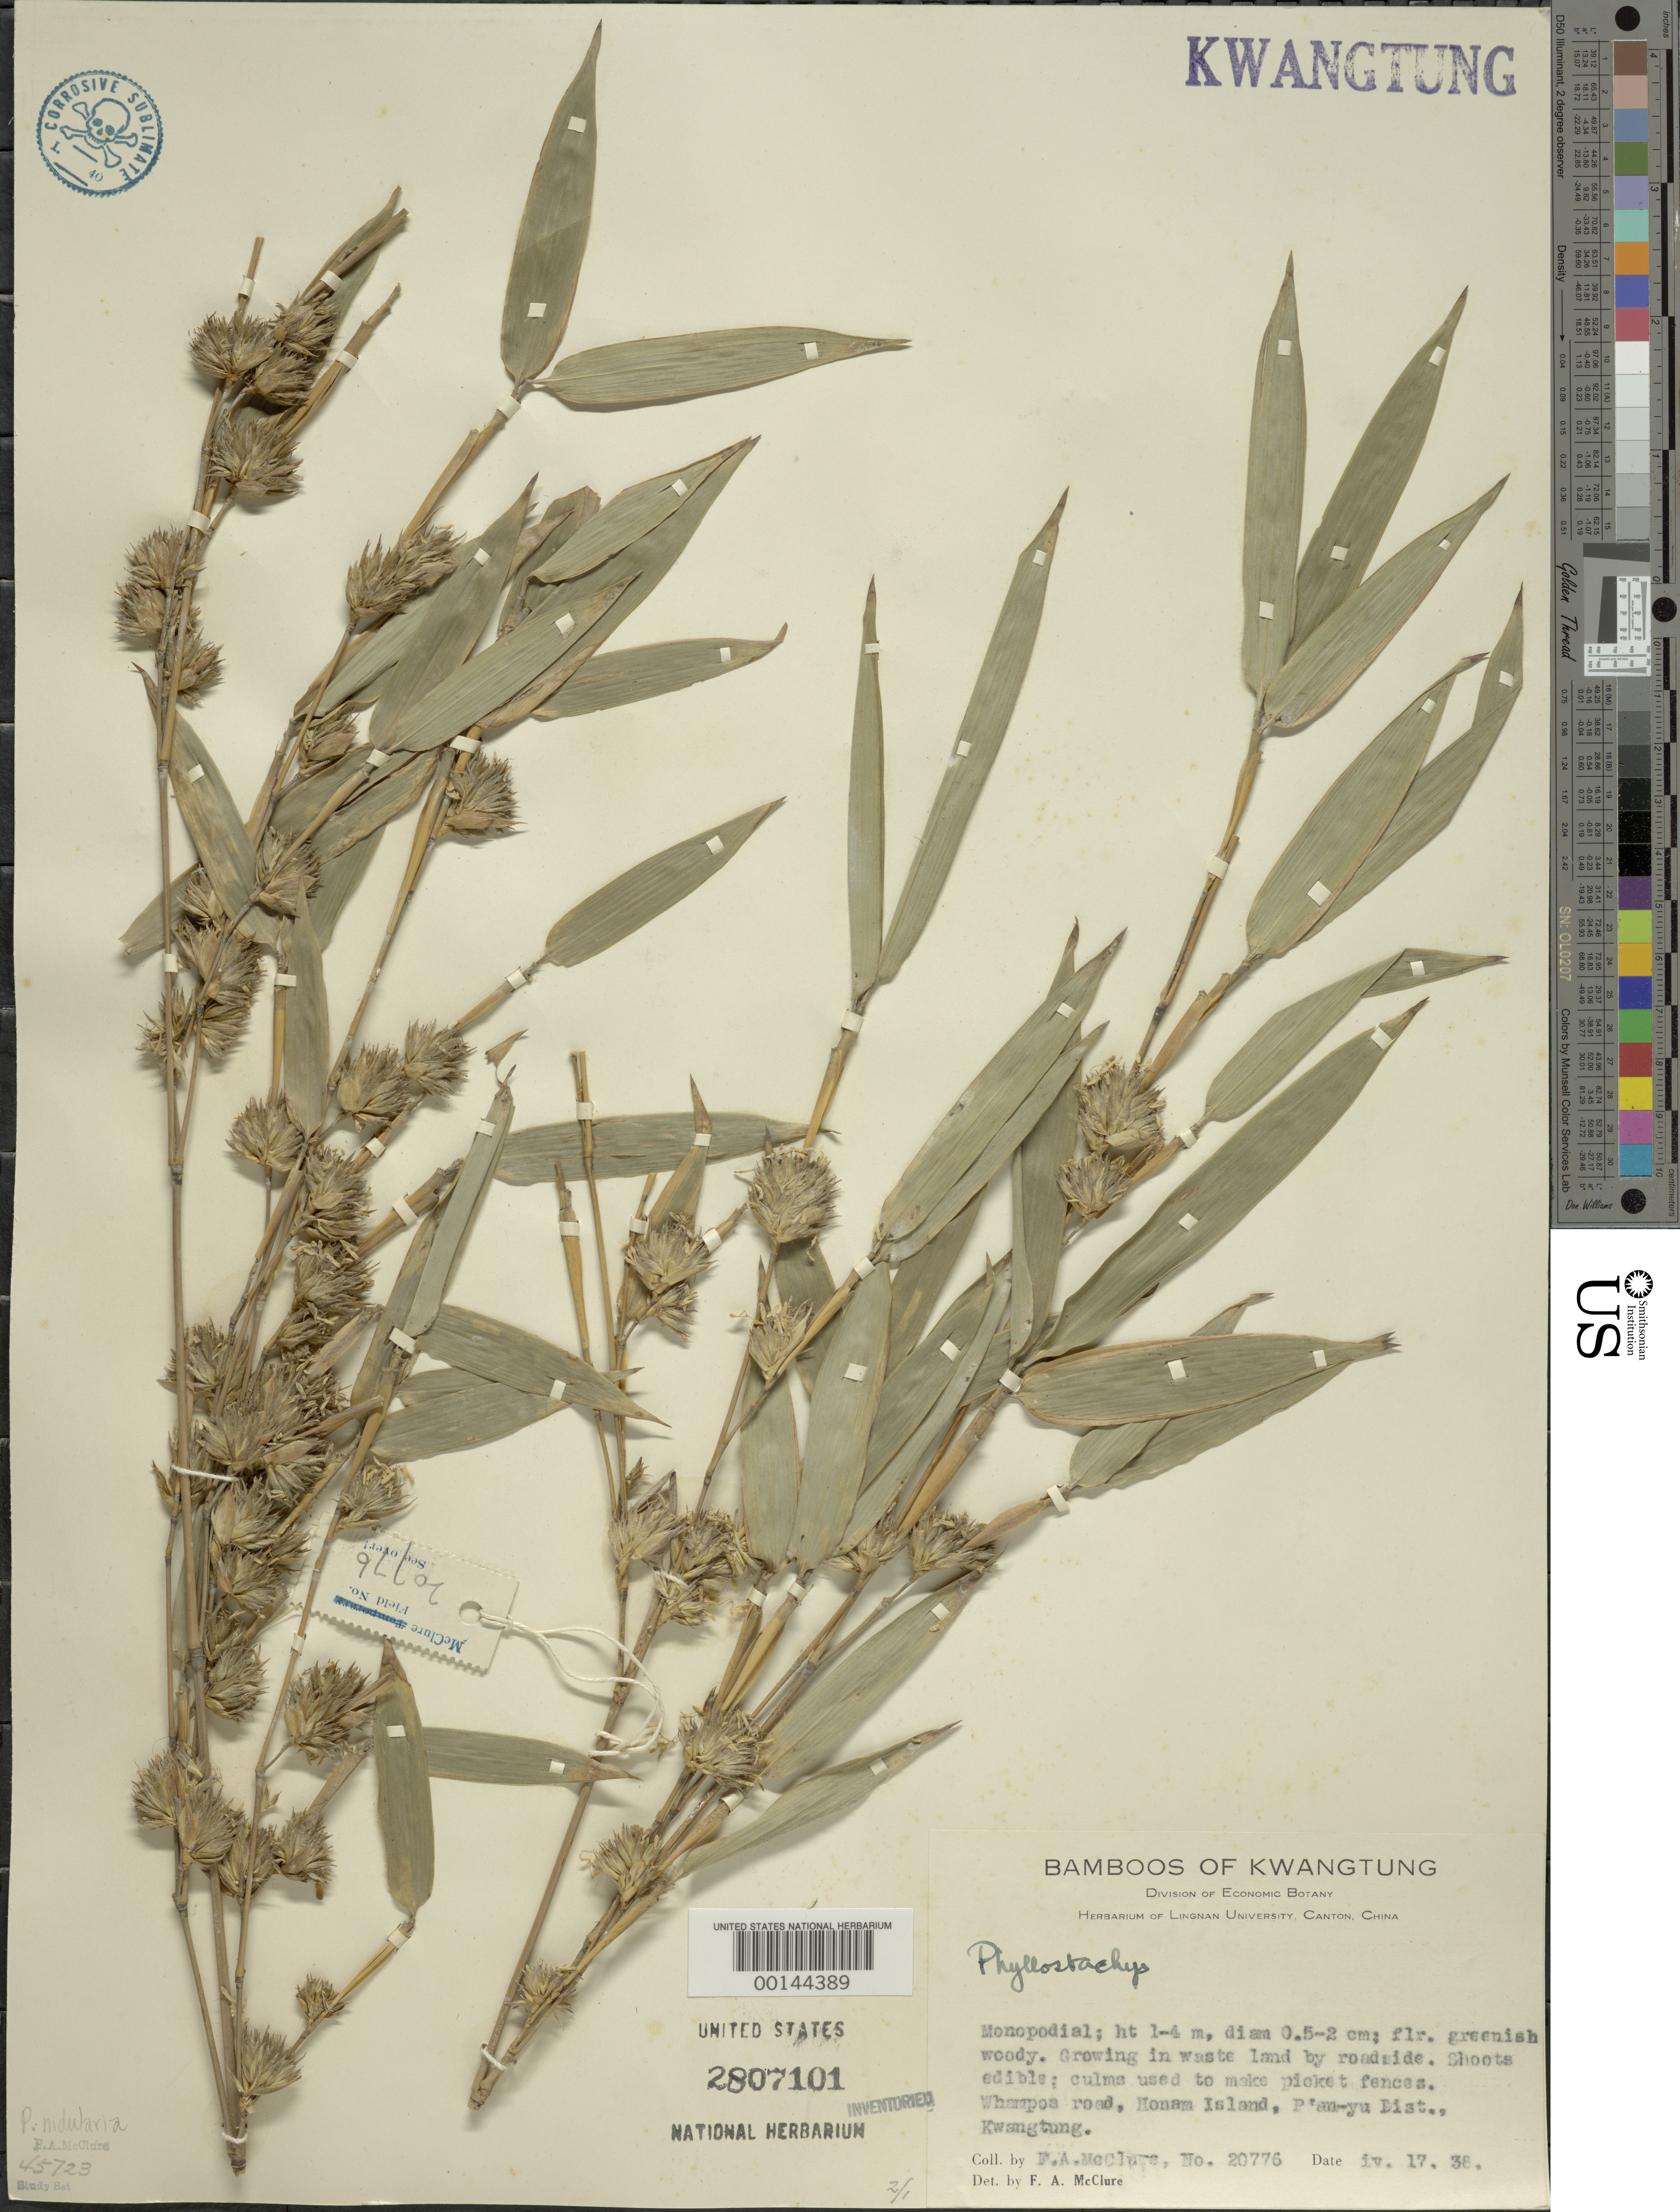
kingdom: Plantae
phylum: Tracheophyta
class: Liliopsida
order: Poales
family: Poaceae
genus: Phyllostachys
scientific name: Phyllostachys nidularia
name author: Munro ex Fenzi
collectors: F. A. McClure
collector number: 20776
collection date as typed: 17 Apr 1936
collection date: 1936-04-17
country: China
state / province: Guangdong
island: Honan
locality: P'an-yu, honan isl., whampoa rd.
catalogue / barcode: US 2807101